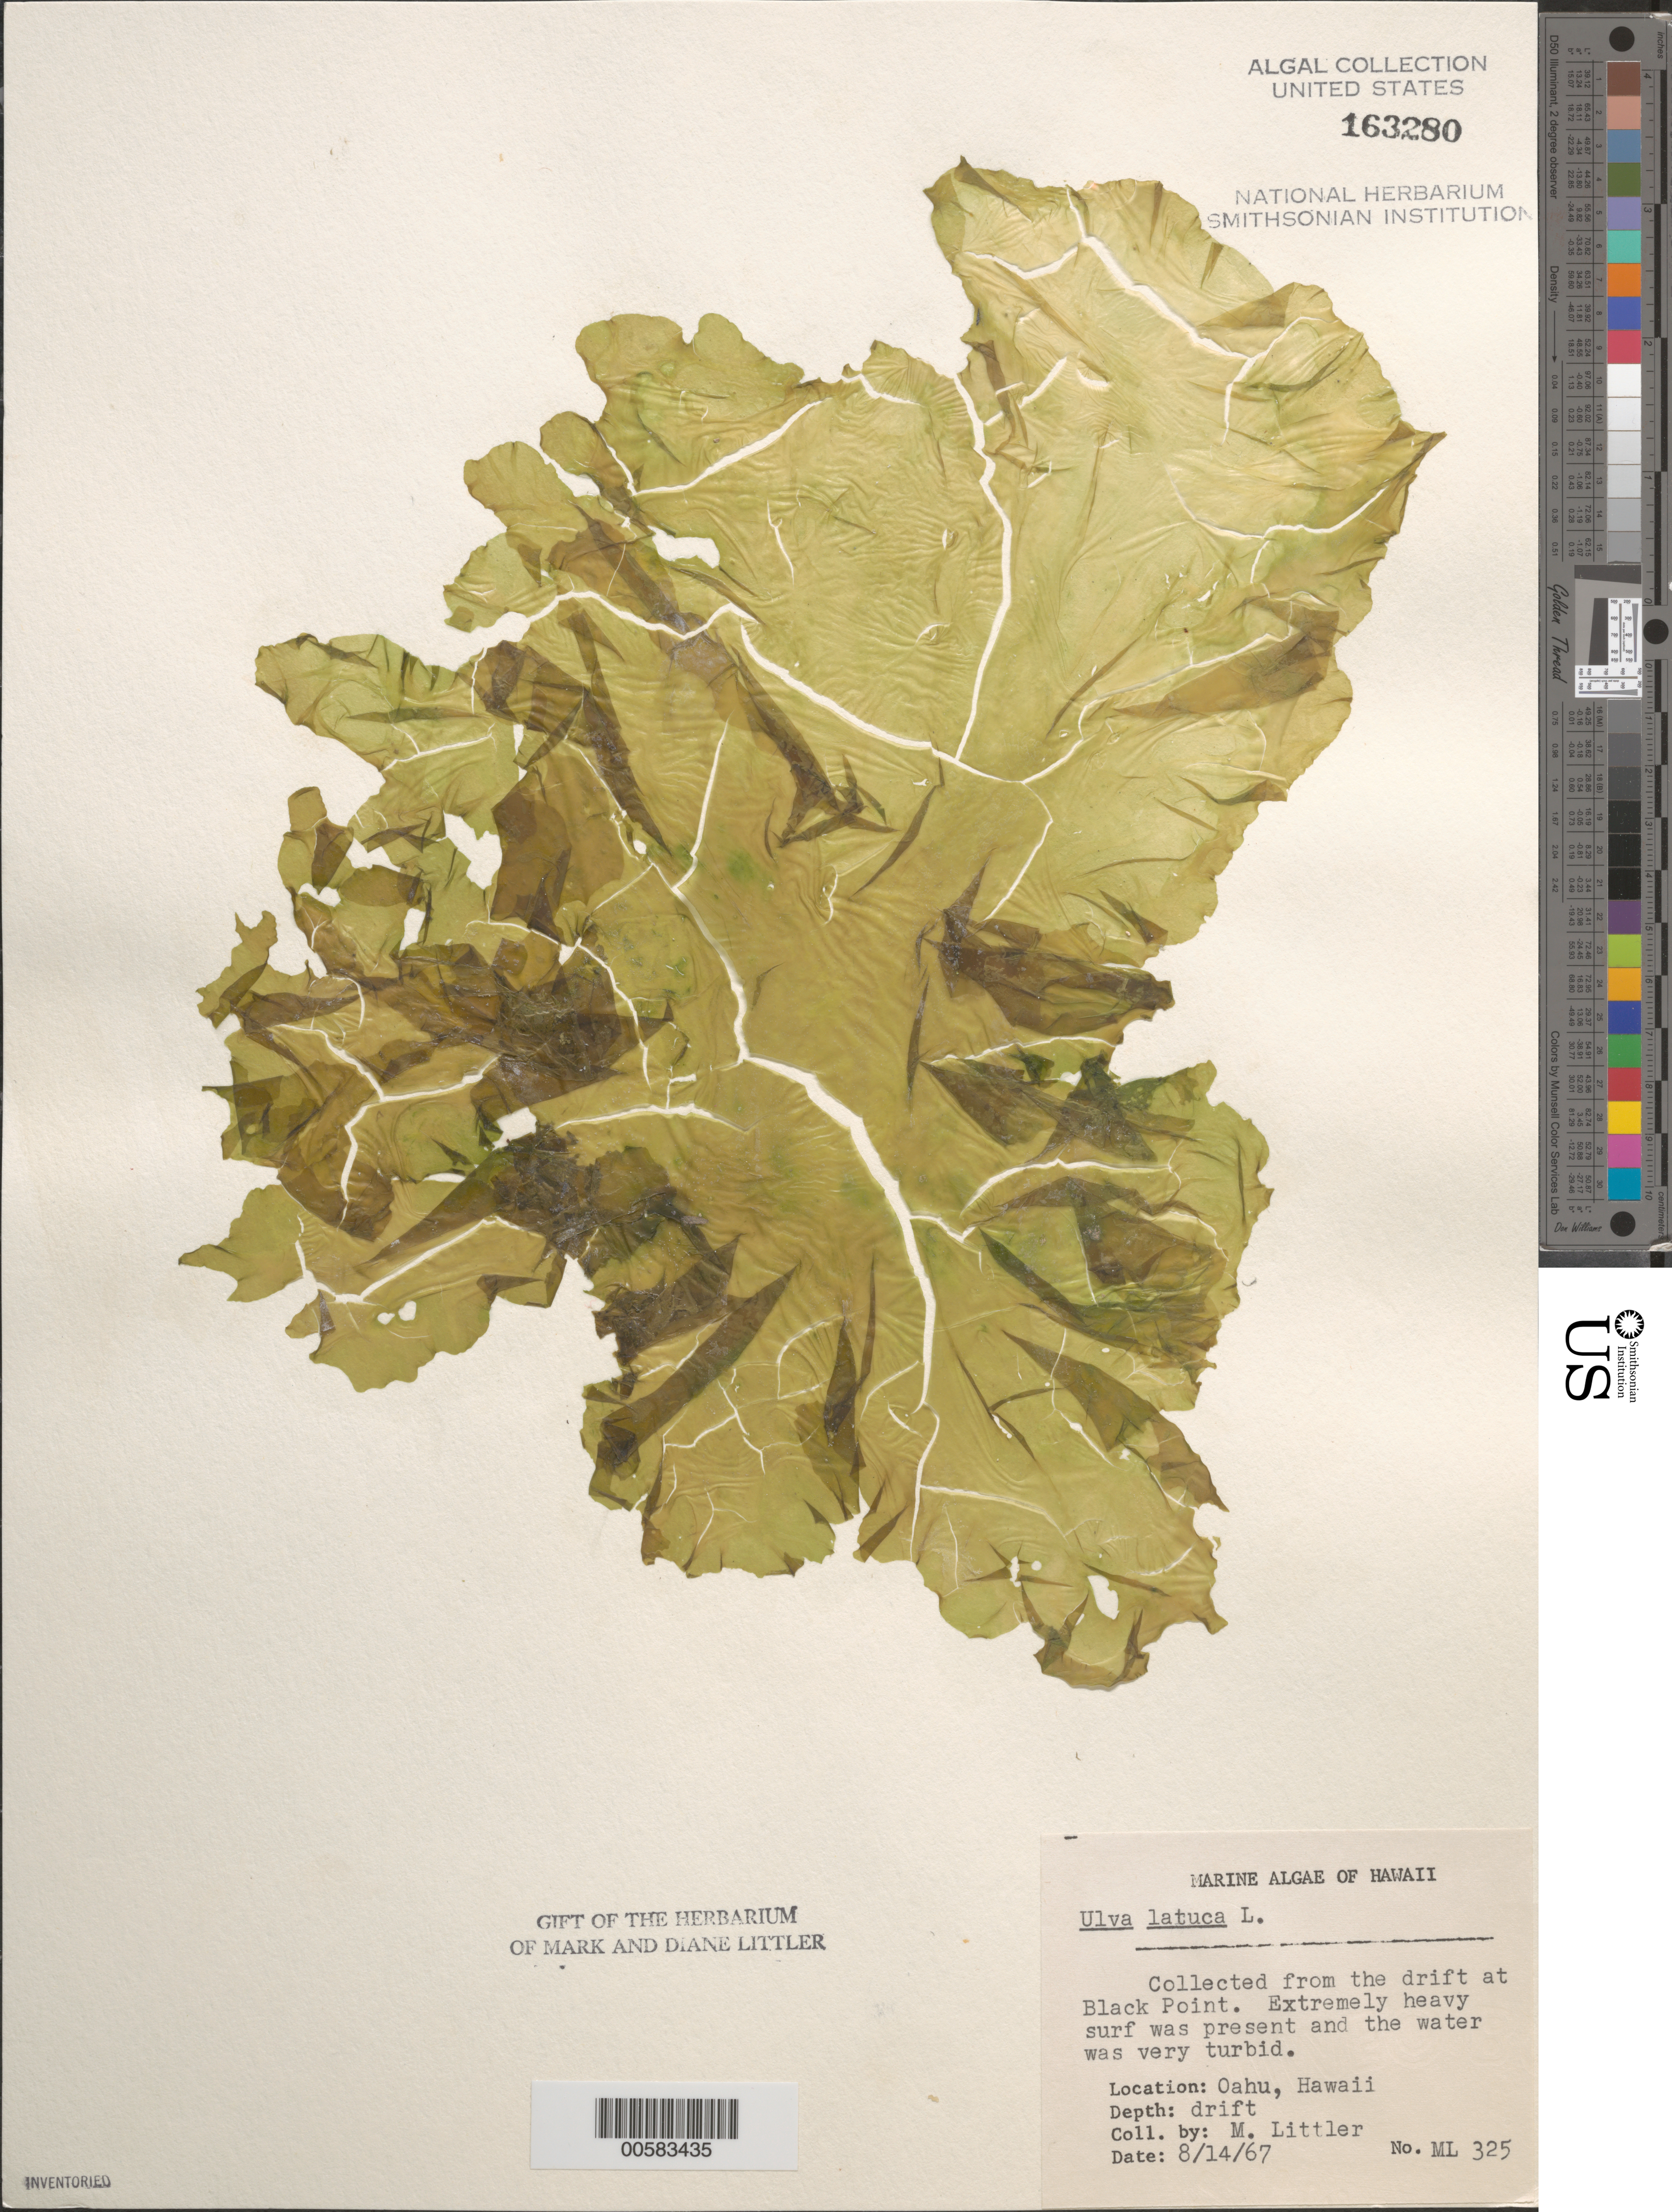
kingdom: Plantae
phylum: Chlorophyta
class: Ulvophyceae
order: Ulvales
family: Ulvaceae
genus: Ulva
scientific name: Ulva lactuca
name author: L.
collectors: M. M. Littler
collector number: ML 325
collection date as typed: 14 Aug 1967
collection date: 1967-08-14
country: United States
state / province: Hawaii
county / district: Honolulu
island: Oahu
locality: Black Point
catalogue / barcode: US 163280